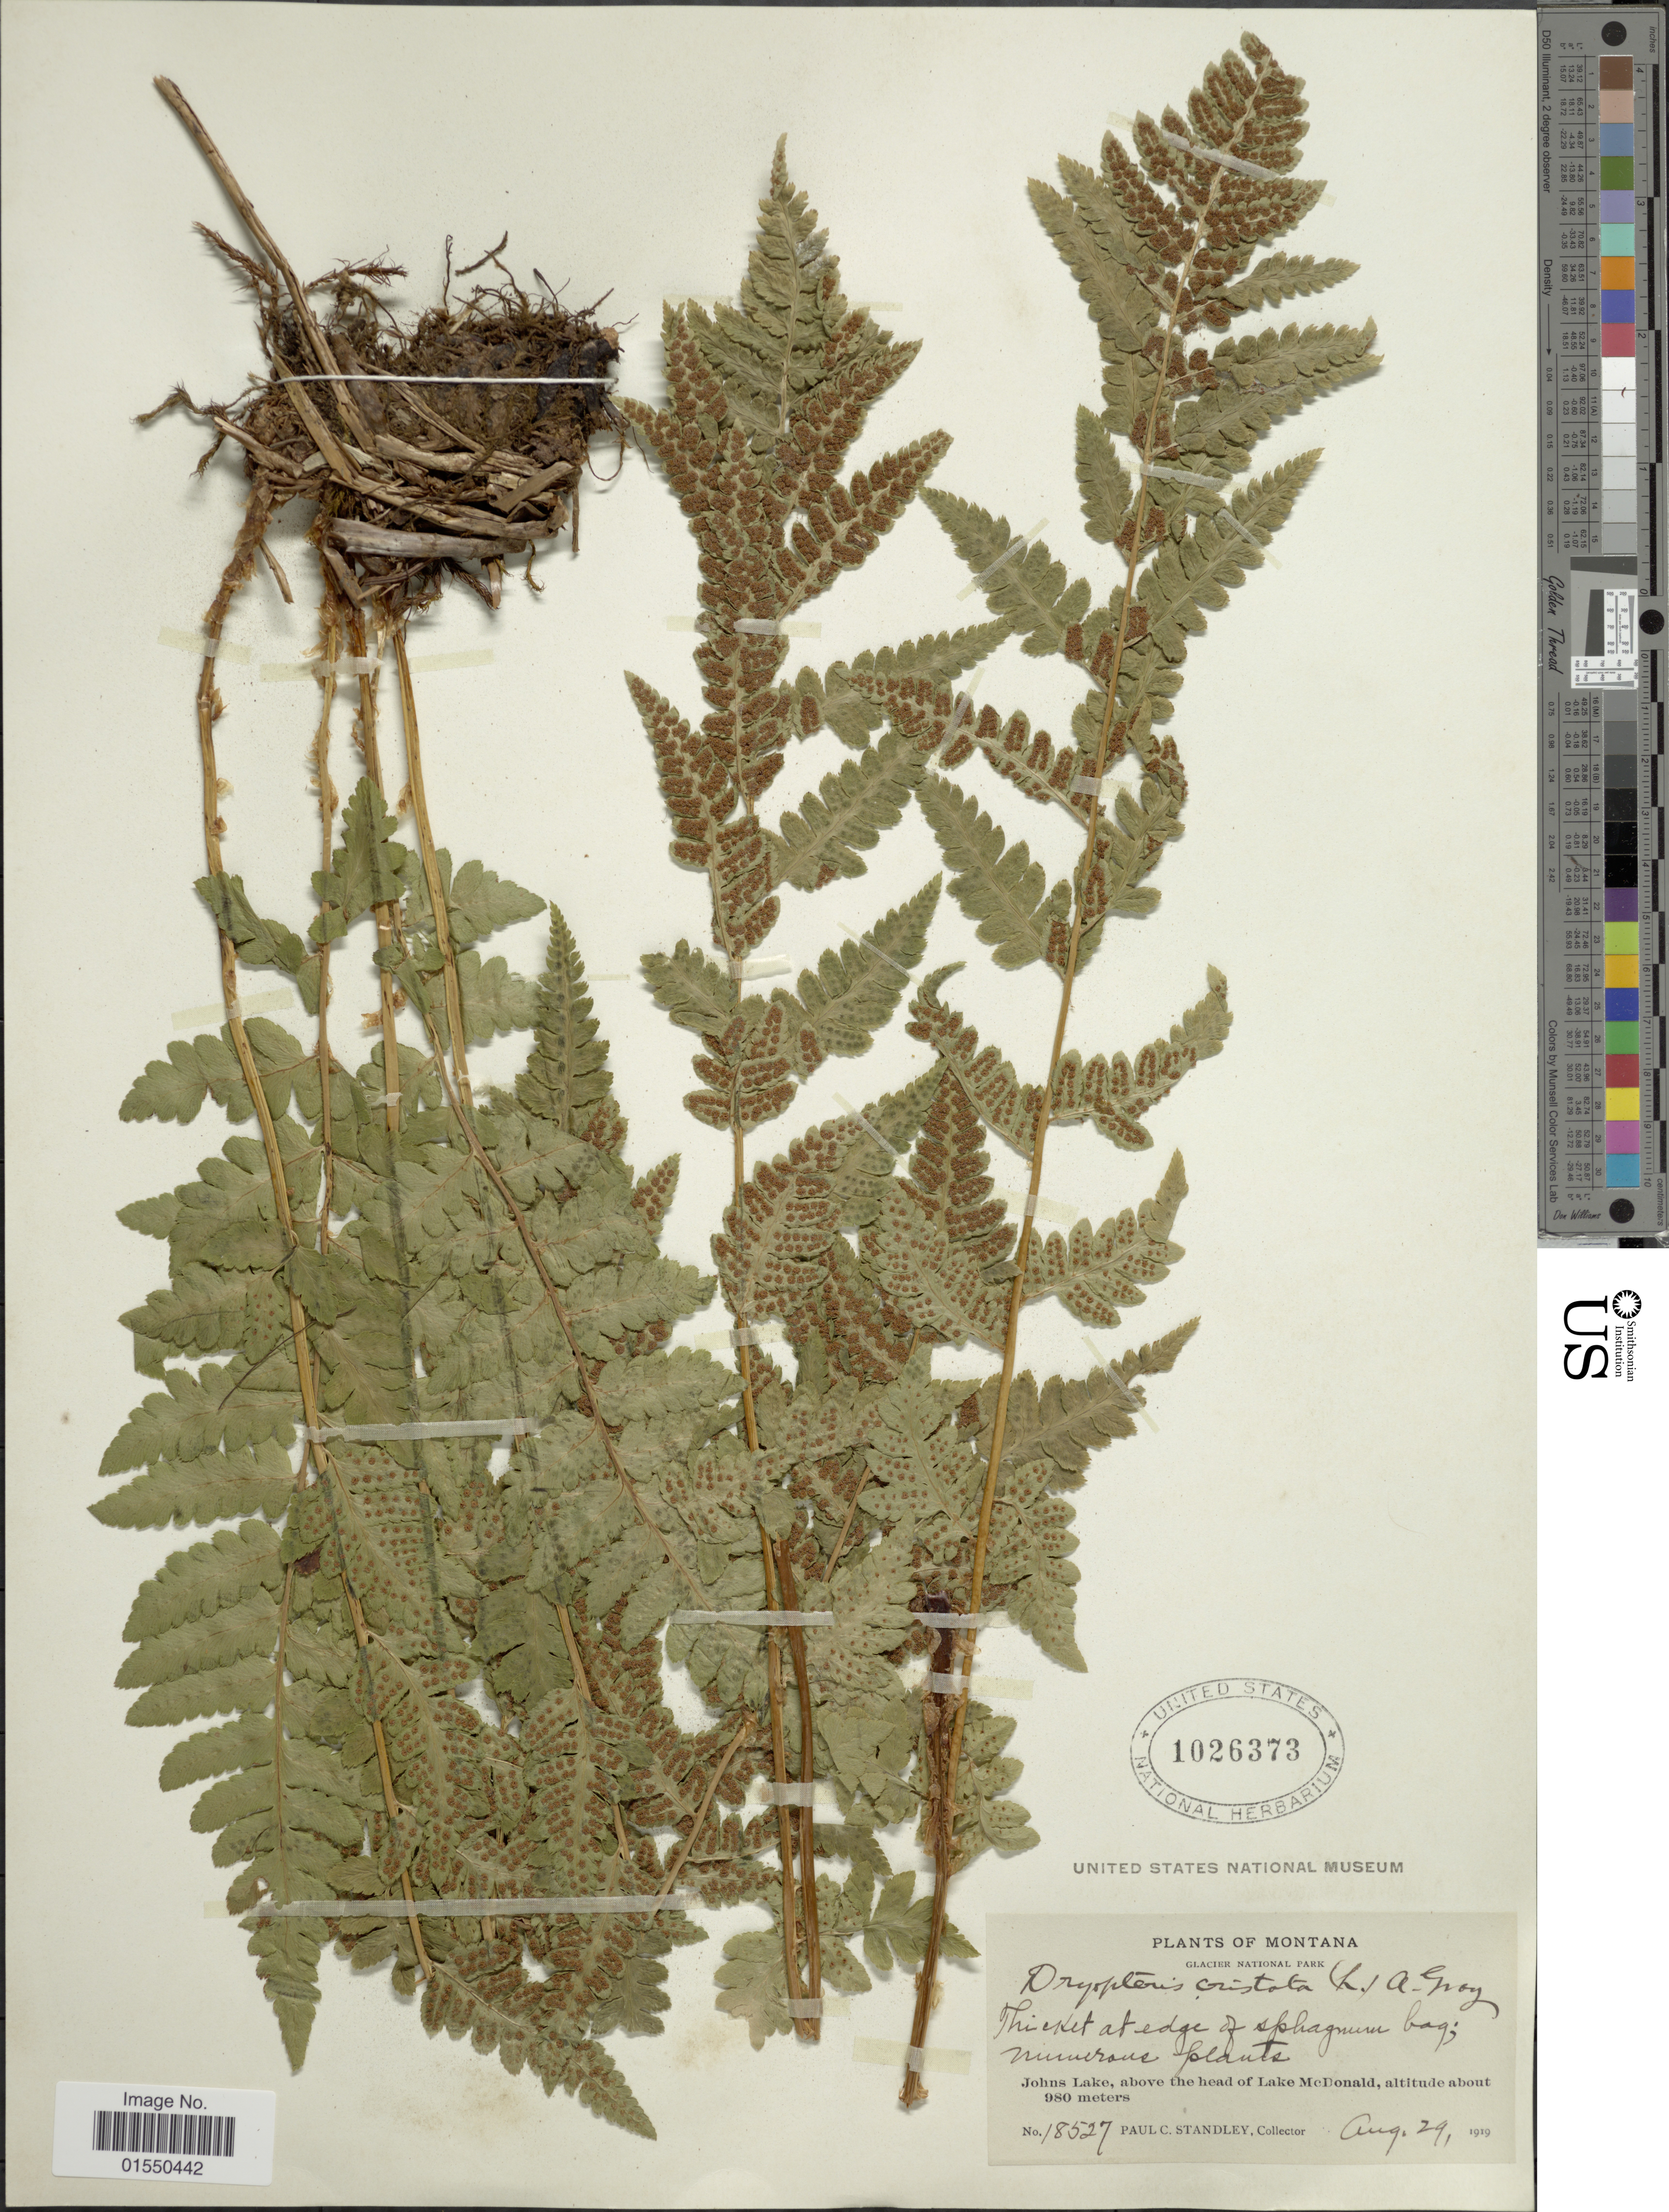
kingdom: Plantae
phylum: Tracheophyta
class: Polypodiopsida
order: Polypodiales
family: Dryopteridaceae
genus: Dryopteris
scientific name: Dryopteris cristata var. spinulosa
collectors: P. C. Standley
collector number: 18527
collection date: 1919-08-29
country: United States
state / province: Montana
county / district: Flathead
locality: Glacier National Park, John's Lake, above the head of Lake McDonald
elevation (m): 980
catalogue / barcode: US 1026373